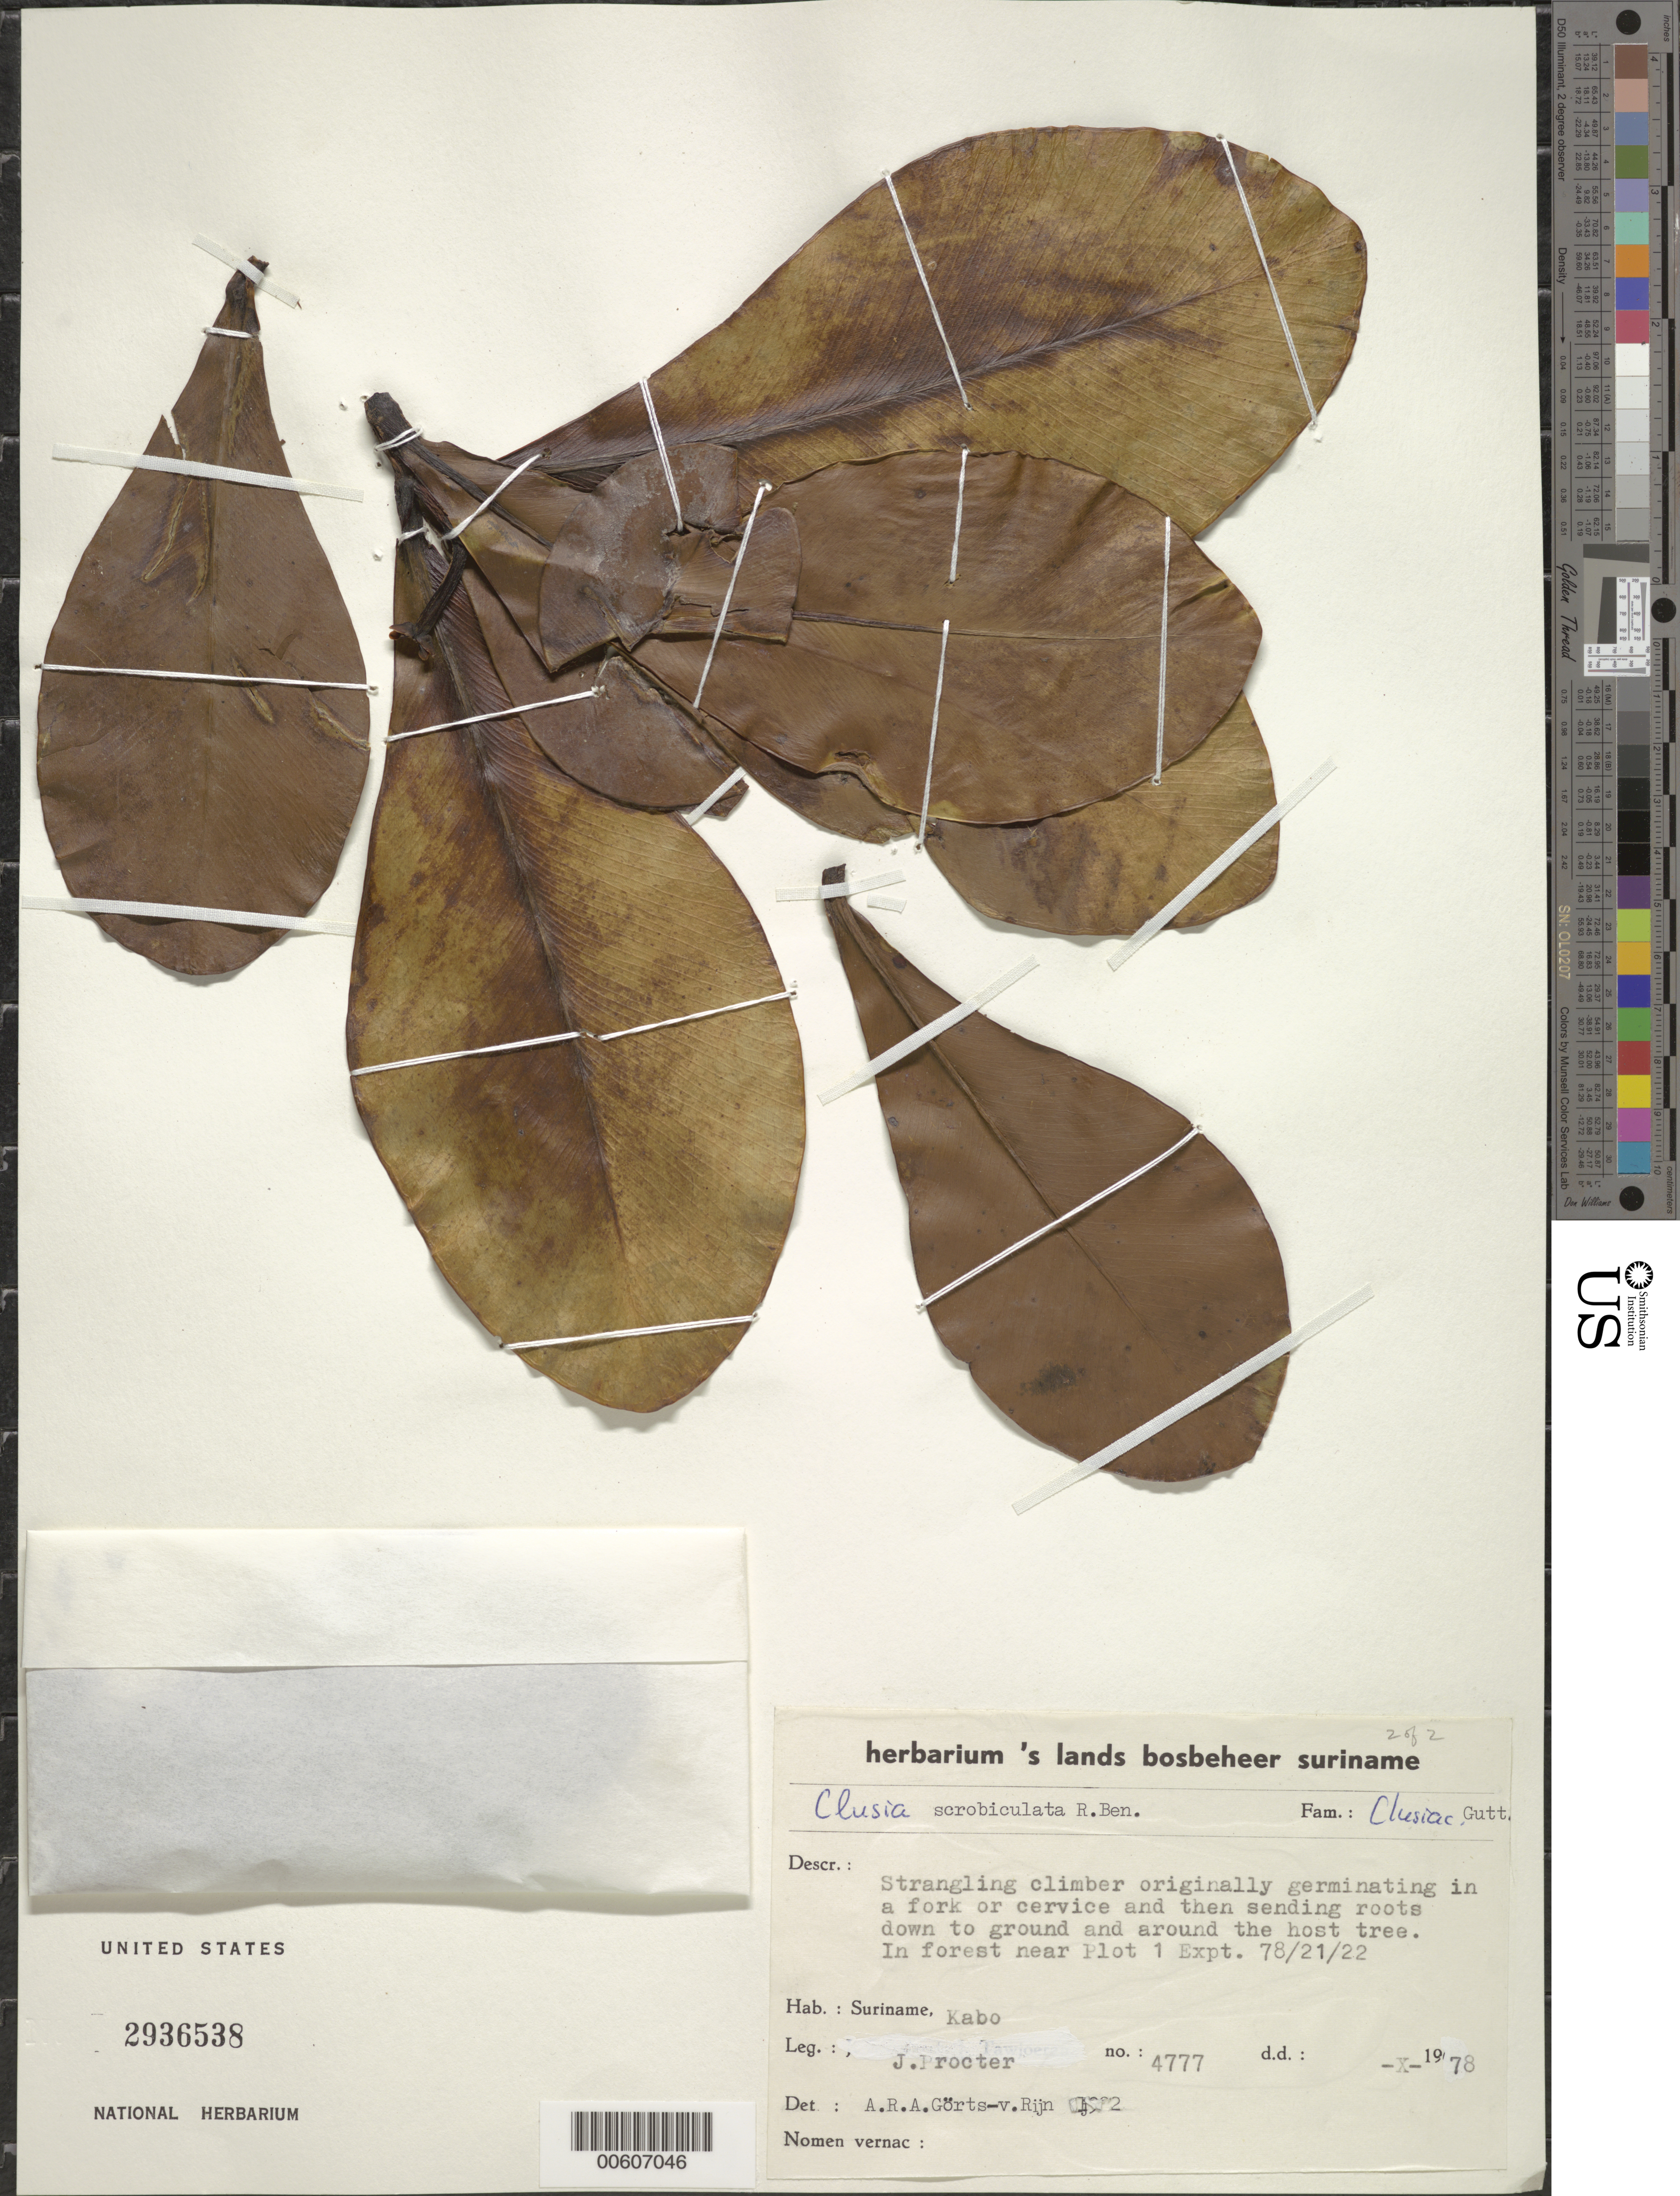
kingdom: Plantae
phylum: Tracheophyta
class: Magnoliopsida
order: Malpighiales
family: Clusiaceae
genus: Clusia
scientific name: Clusia scrobiculata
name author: Benoist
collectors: J. Procter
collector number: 4777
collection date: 1978-10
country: Suriname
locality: In forest near Plot 1 Expt. 78/21/22, Kabo.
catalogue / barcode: US 2936538